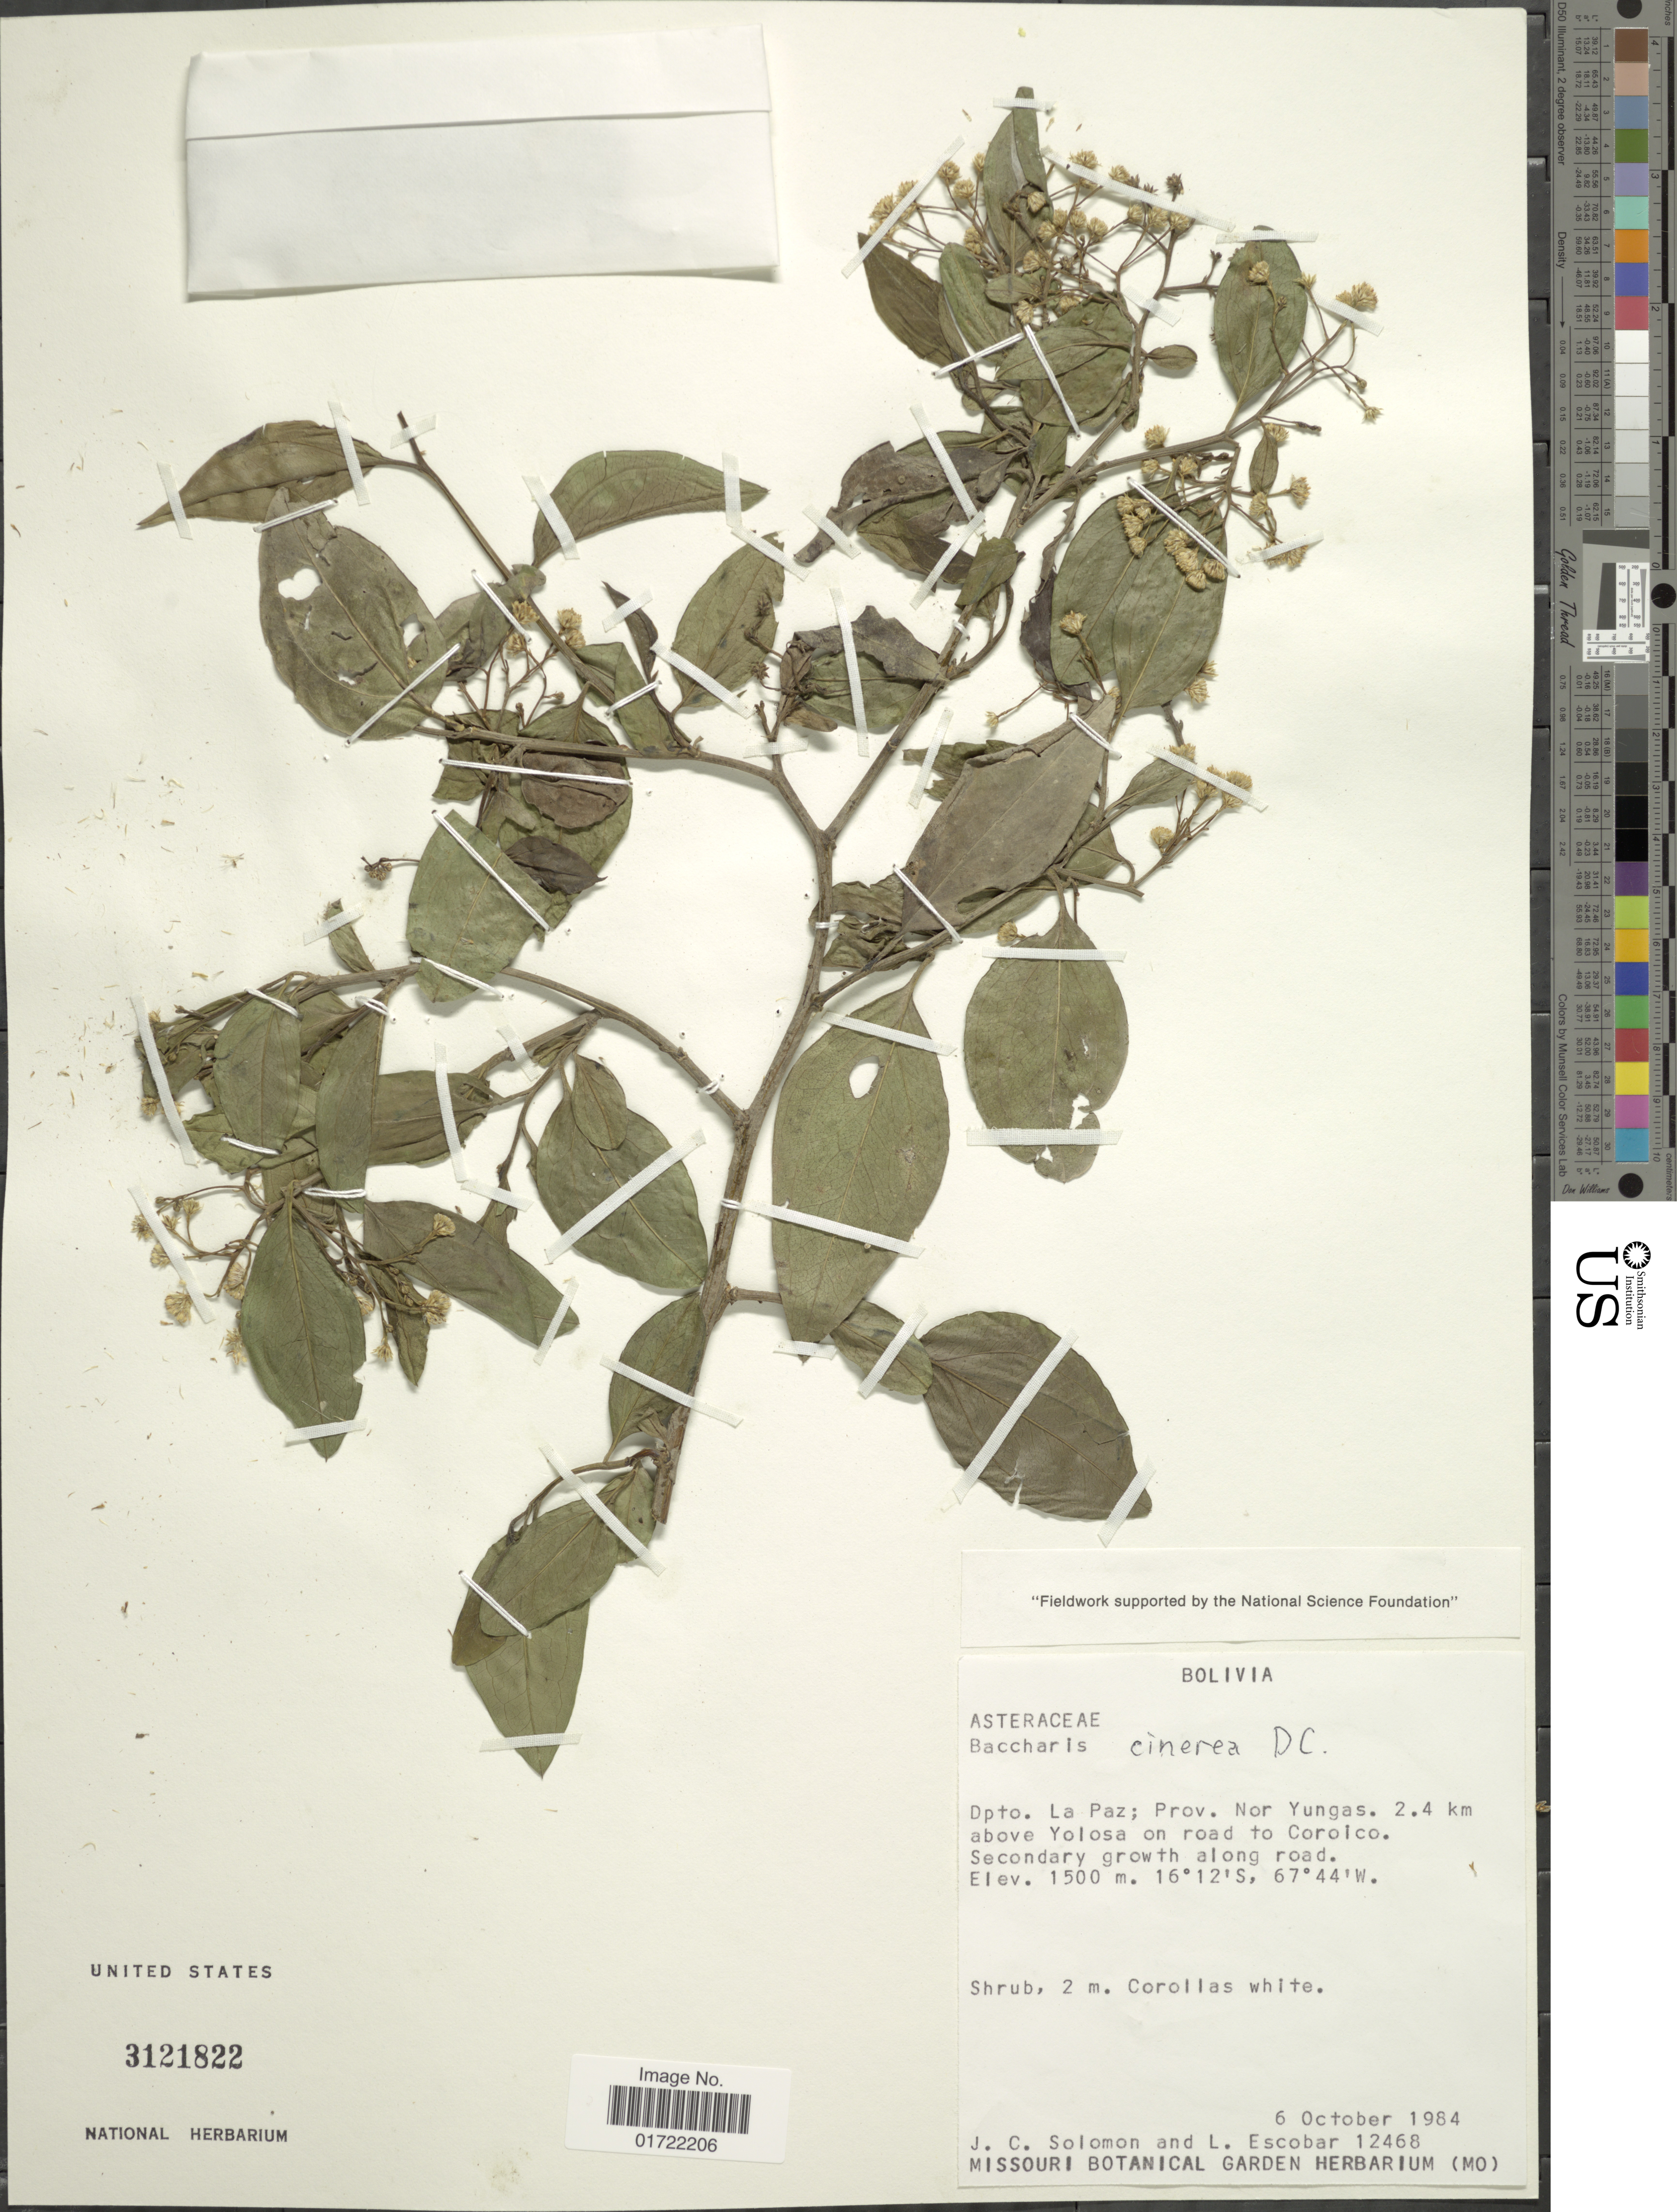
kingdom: Plantae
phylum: Tracheophyta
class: Magnoliopsida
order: Asterales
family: Asteraceae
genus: Baccharis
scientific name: Baccharis cinerea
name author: DC.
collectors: J. C. Solomon & L. Escobar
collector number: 12468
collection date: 1984-10-06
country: Bolivia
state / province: La Paz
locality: Dpto. La Paz, Prov. Nor Yungas, 2.4 km above Yolosa on road to Coroico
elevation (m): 457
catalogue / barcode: US 3121822